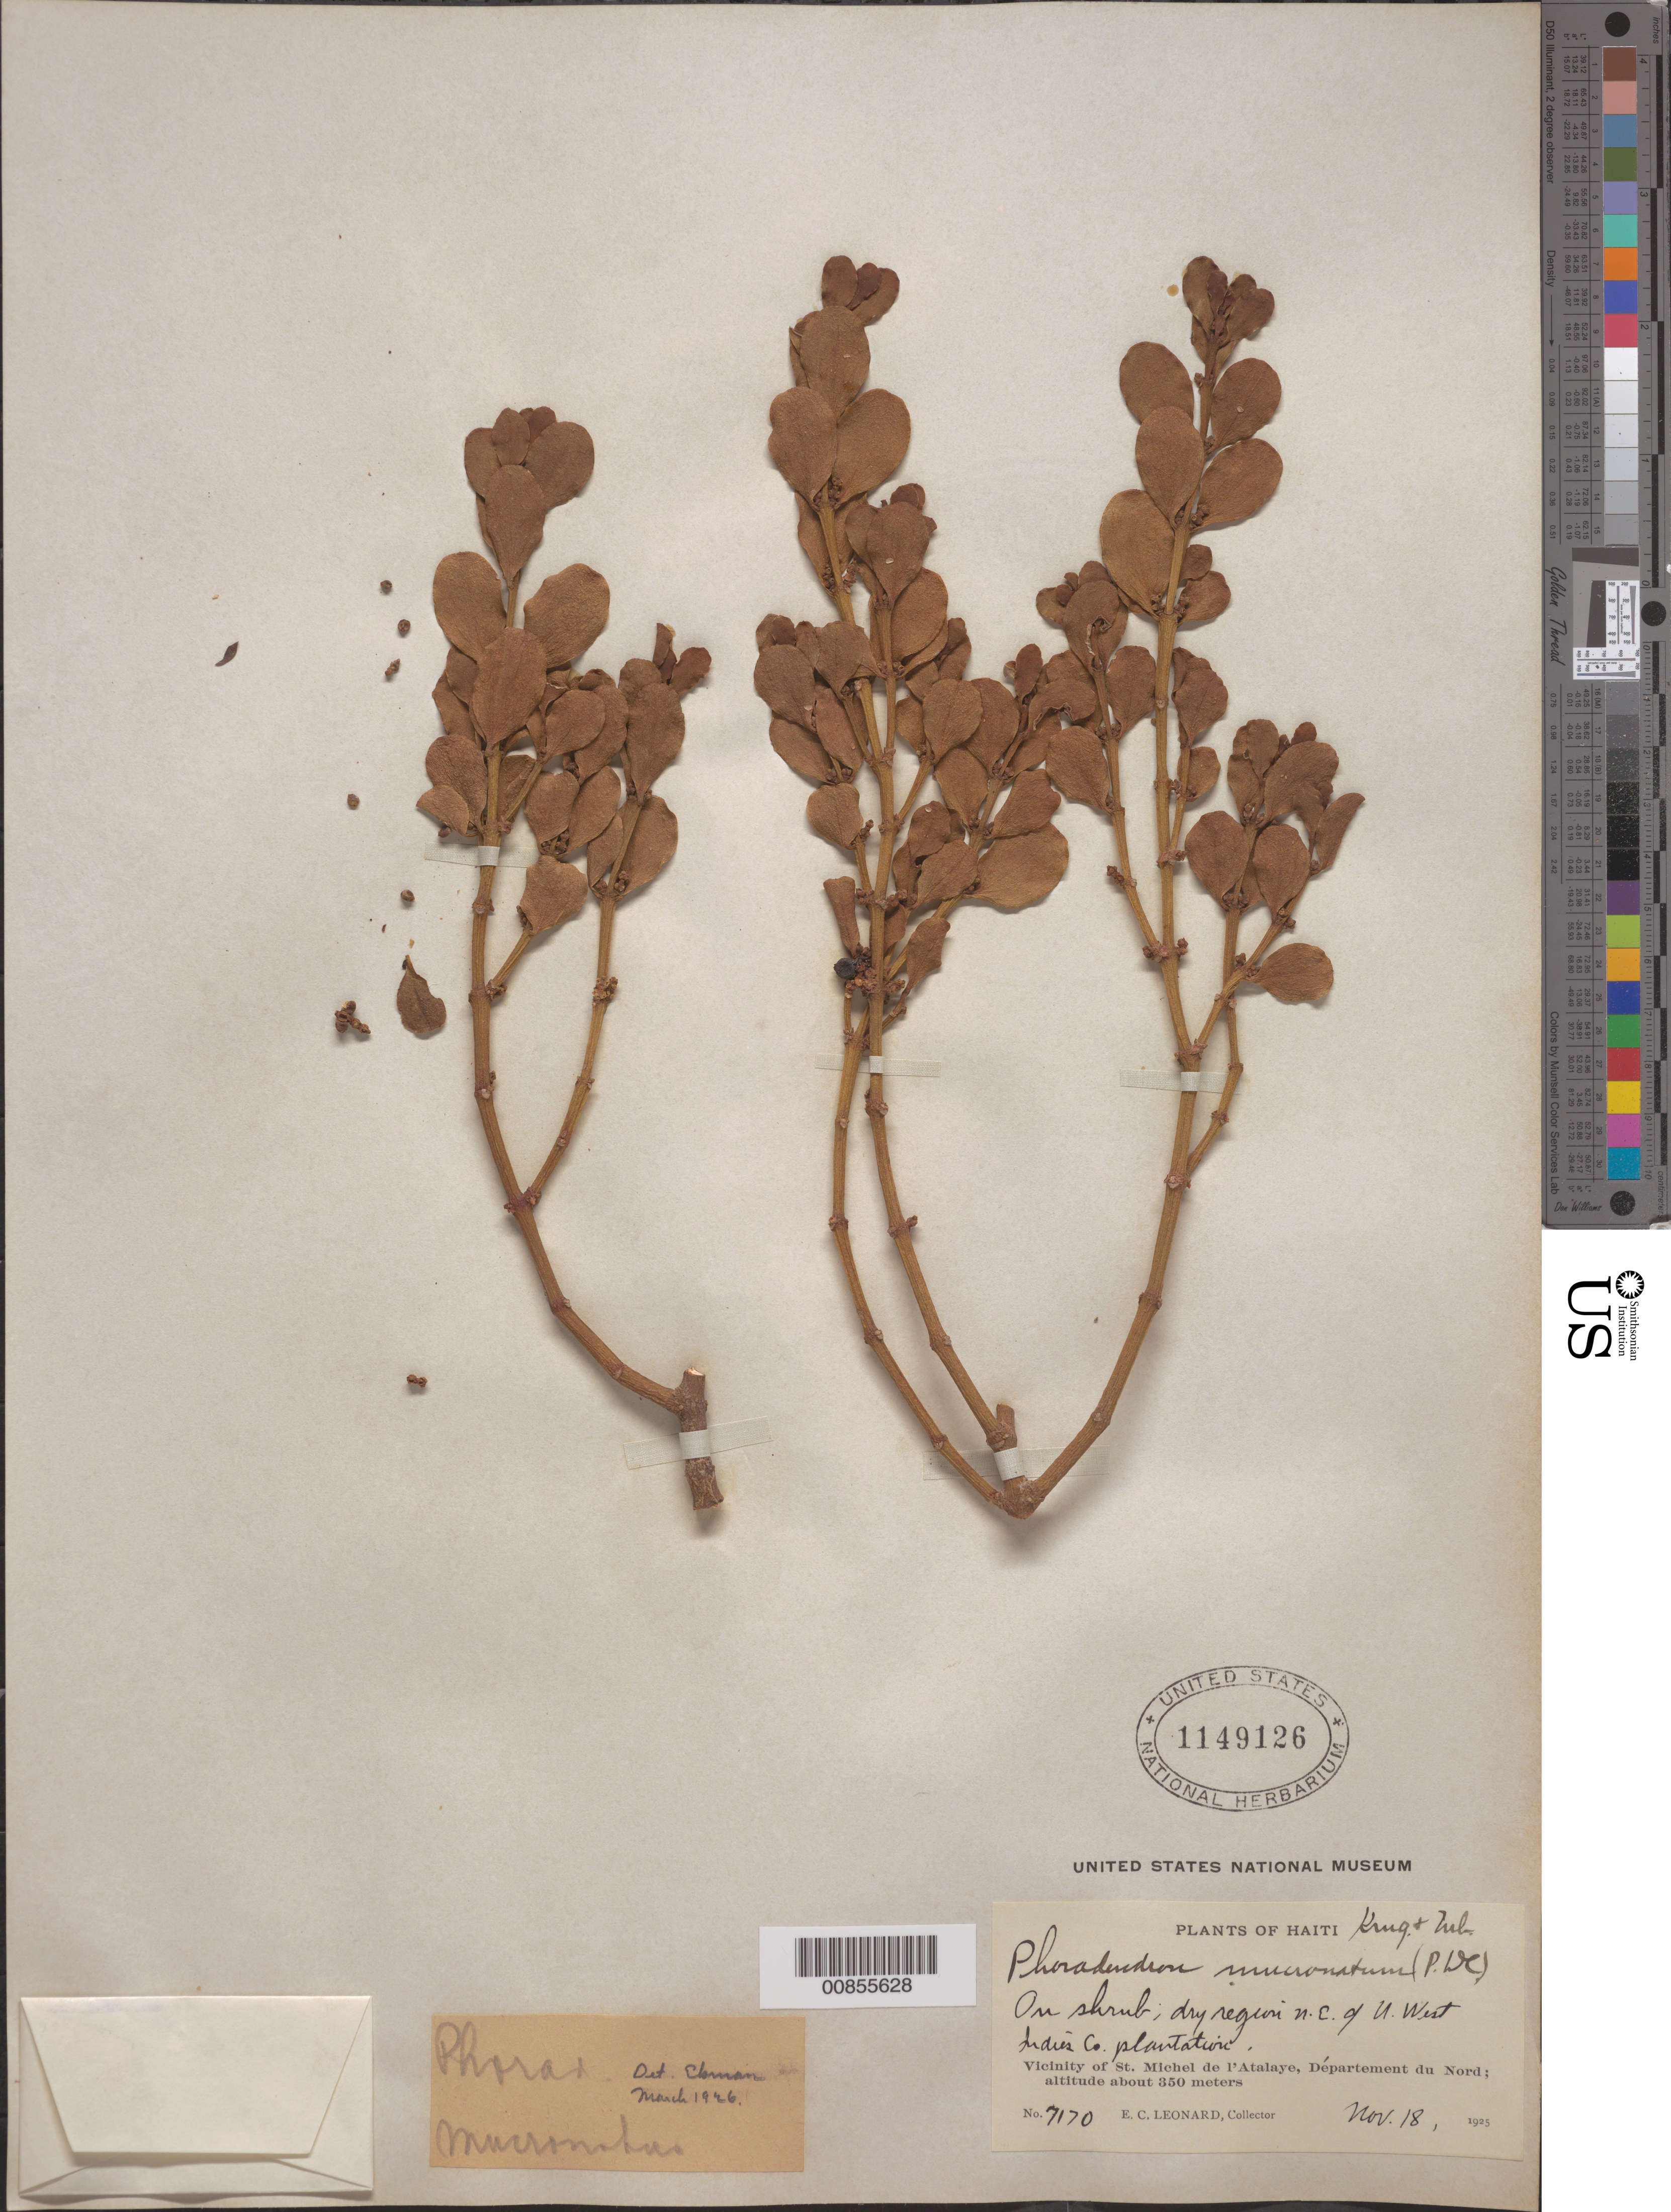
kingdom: Plantae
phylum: Tracheophyta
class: Magnoliopsida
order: Santalales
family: Viscaceae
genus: Phoradendron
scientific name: Phoradendron mucronatum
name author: (DC.) Krug & Urb.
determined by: Ekman, E. L.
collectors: E. C. Leonard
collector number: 7170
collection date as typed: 18 Nov 1925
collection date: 1925-11-18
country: Haiti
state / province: Nord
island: Hispaniola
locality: Vicinity of St. Michel de l'Atalaye. Dry region N.E. of U. West Indies Co. plantation.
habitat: On shrub. Dry region.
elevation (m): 350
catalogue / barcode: US 1149126